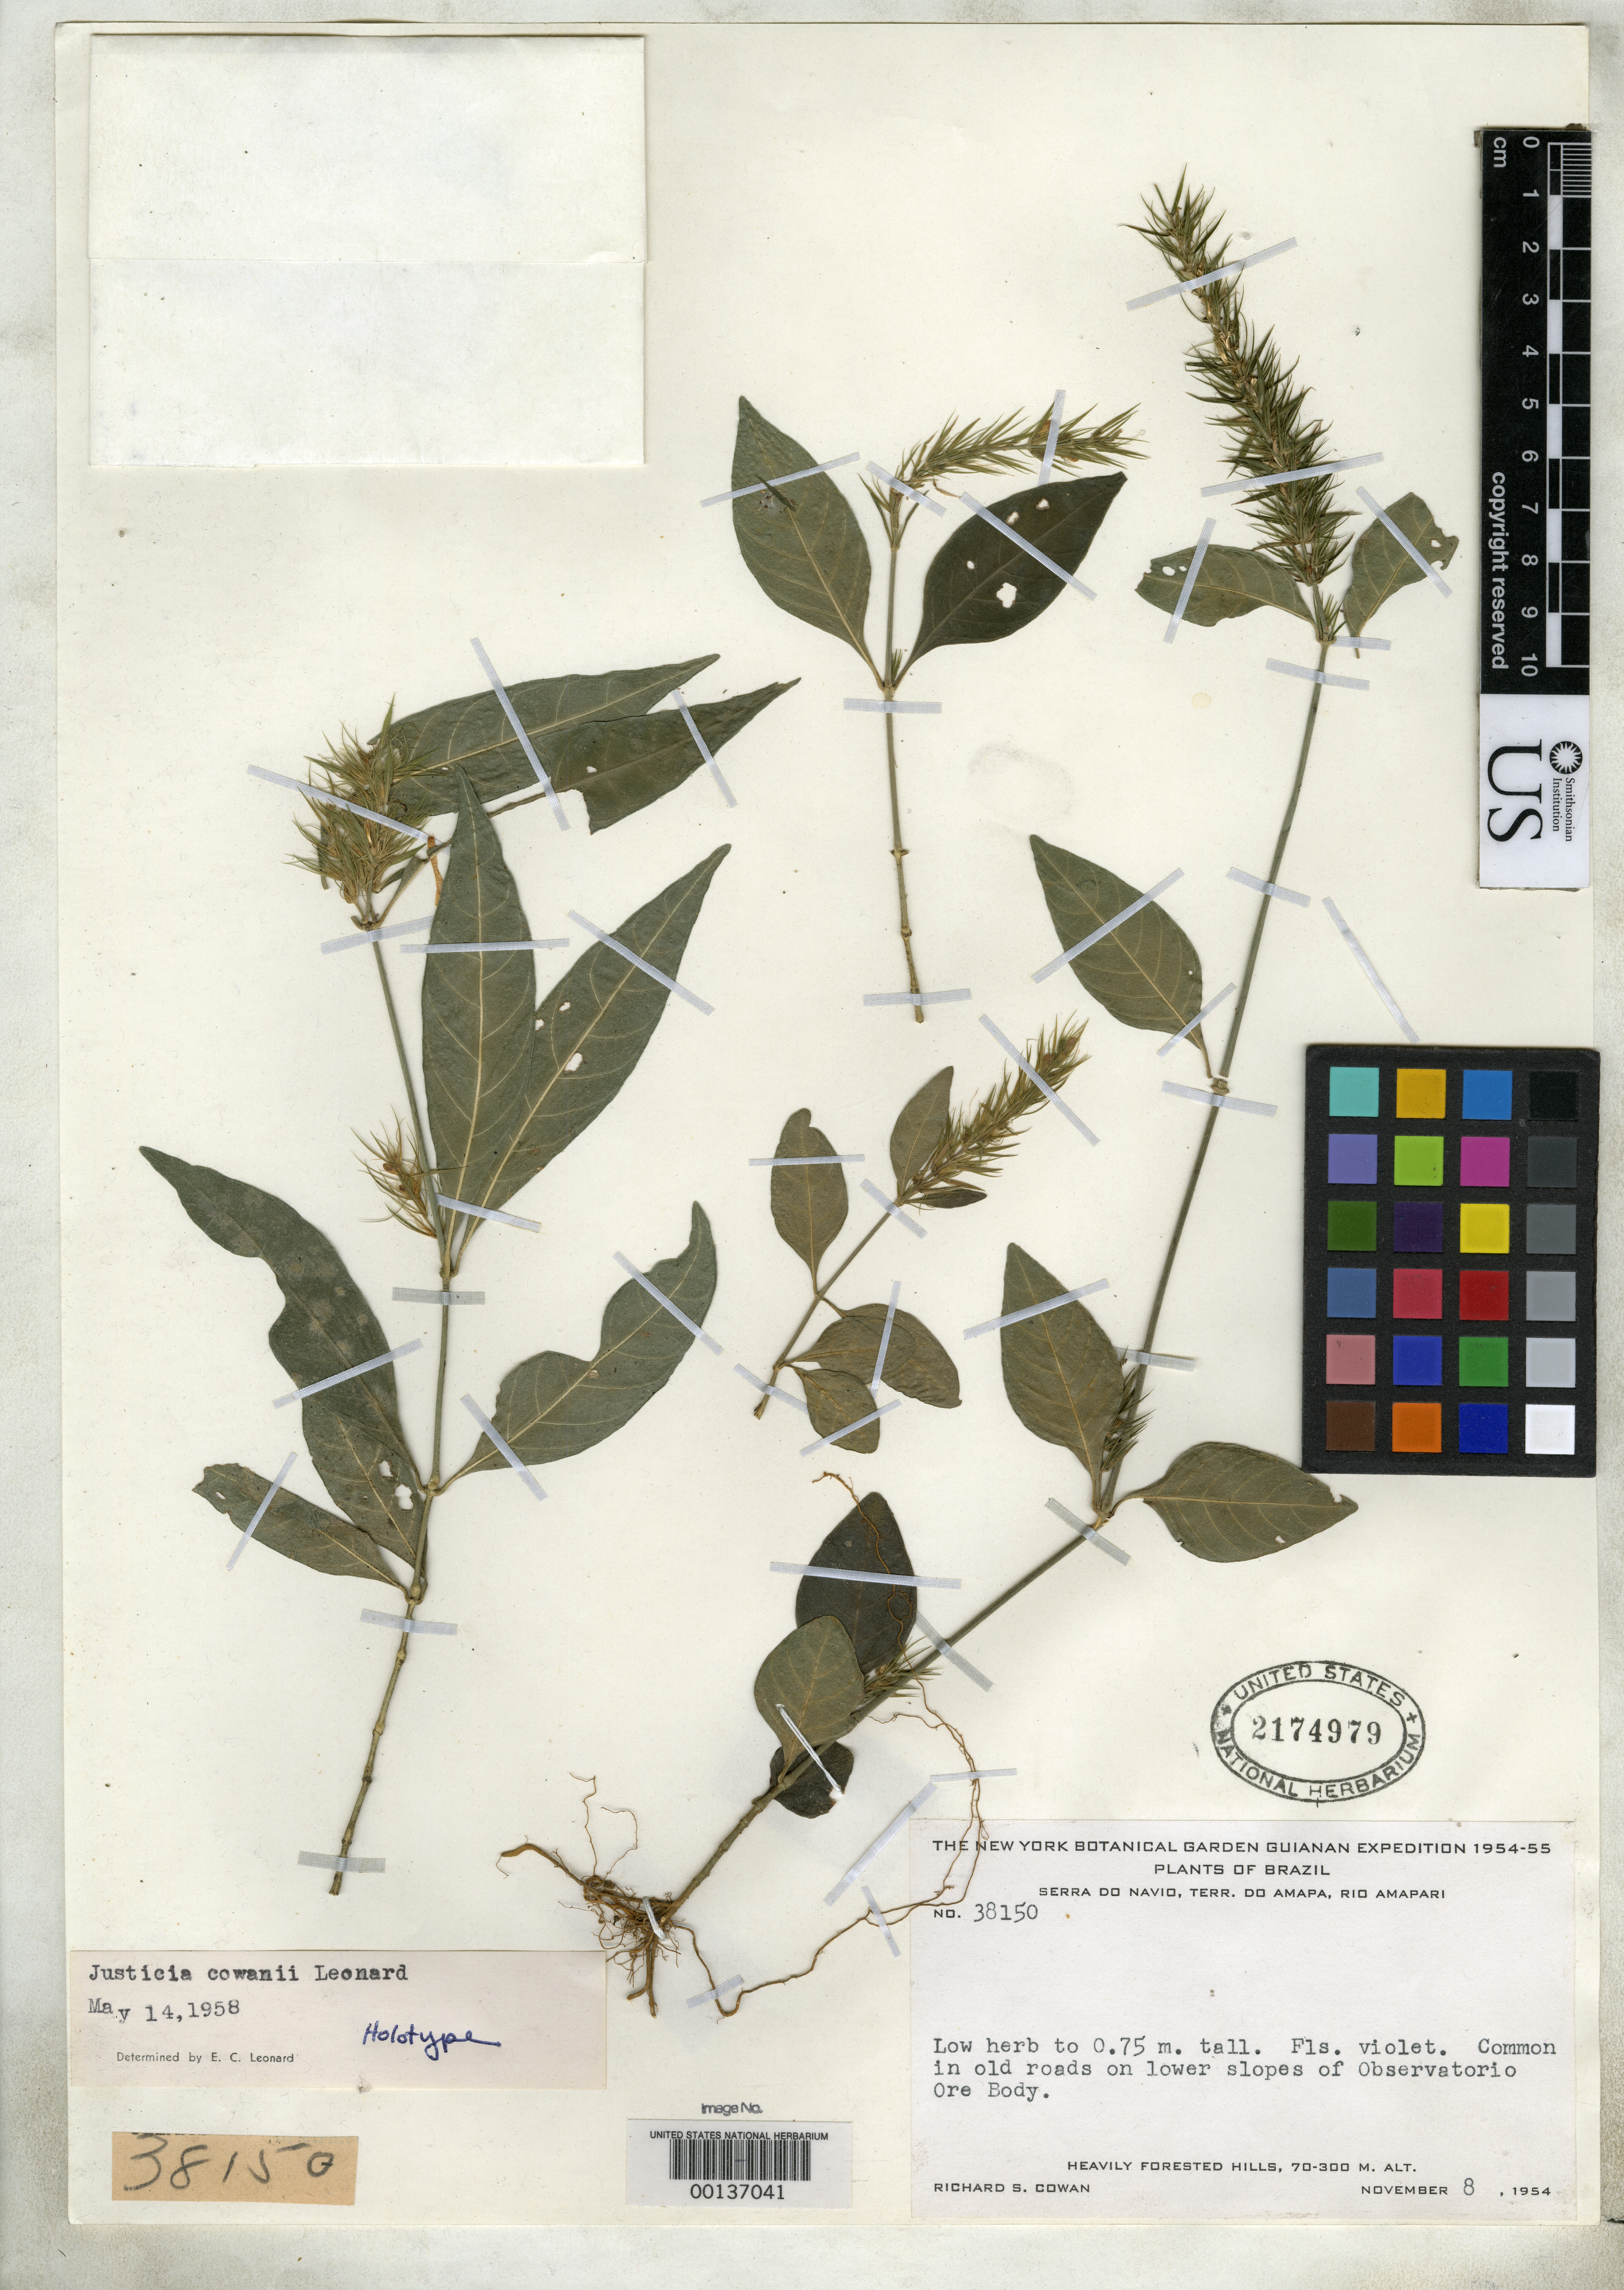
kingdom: Plantae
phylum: Tracheophyta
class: Magnoliopsida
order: Lamiales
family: Acanthaceae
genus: Justicia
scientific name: Justicia cowanii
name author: Leonard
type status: Holotype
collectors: R. S. Cowan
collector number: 38150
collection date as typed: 08 Nov 1954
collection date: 1954-11-08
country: Brazil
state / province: Amapá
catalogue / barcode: US 2174979